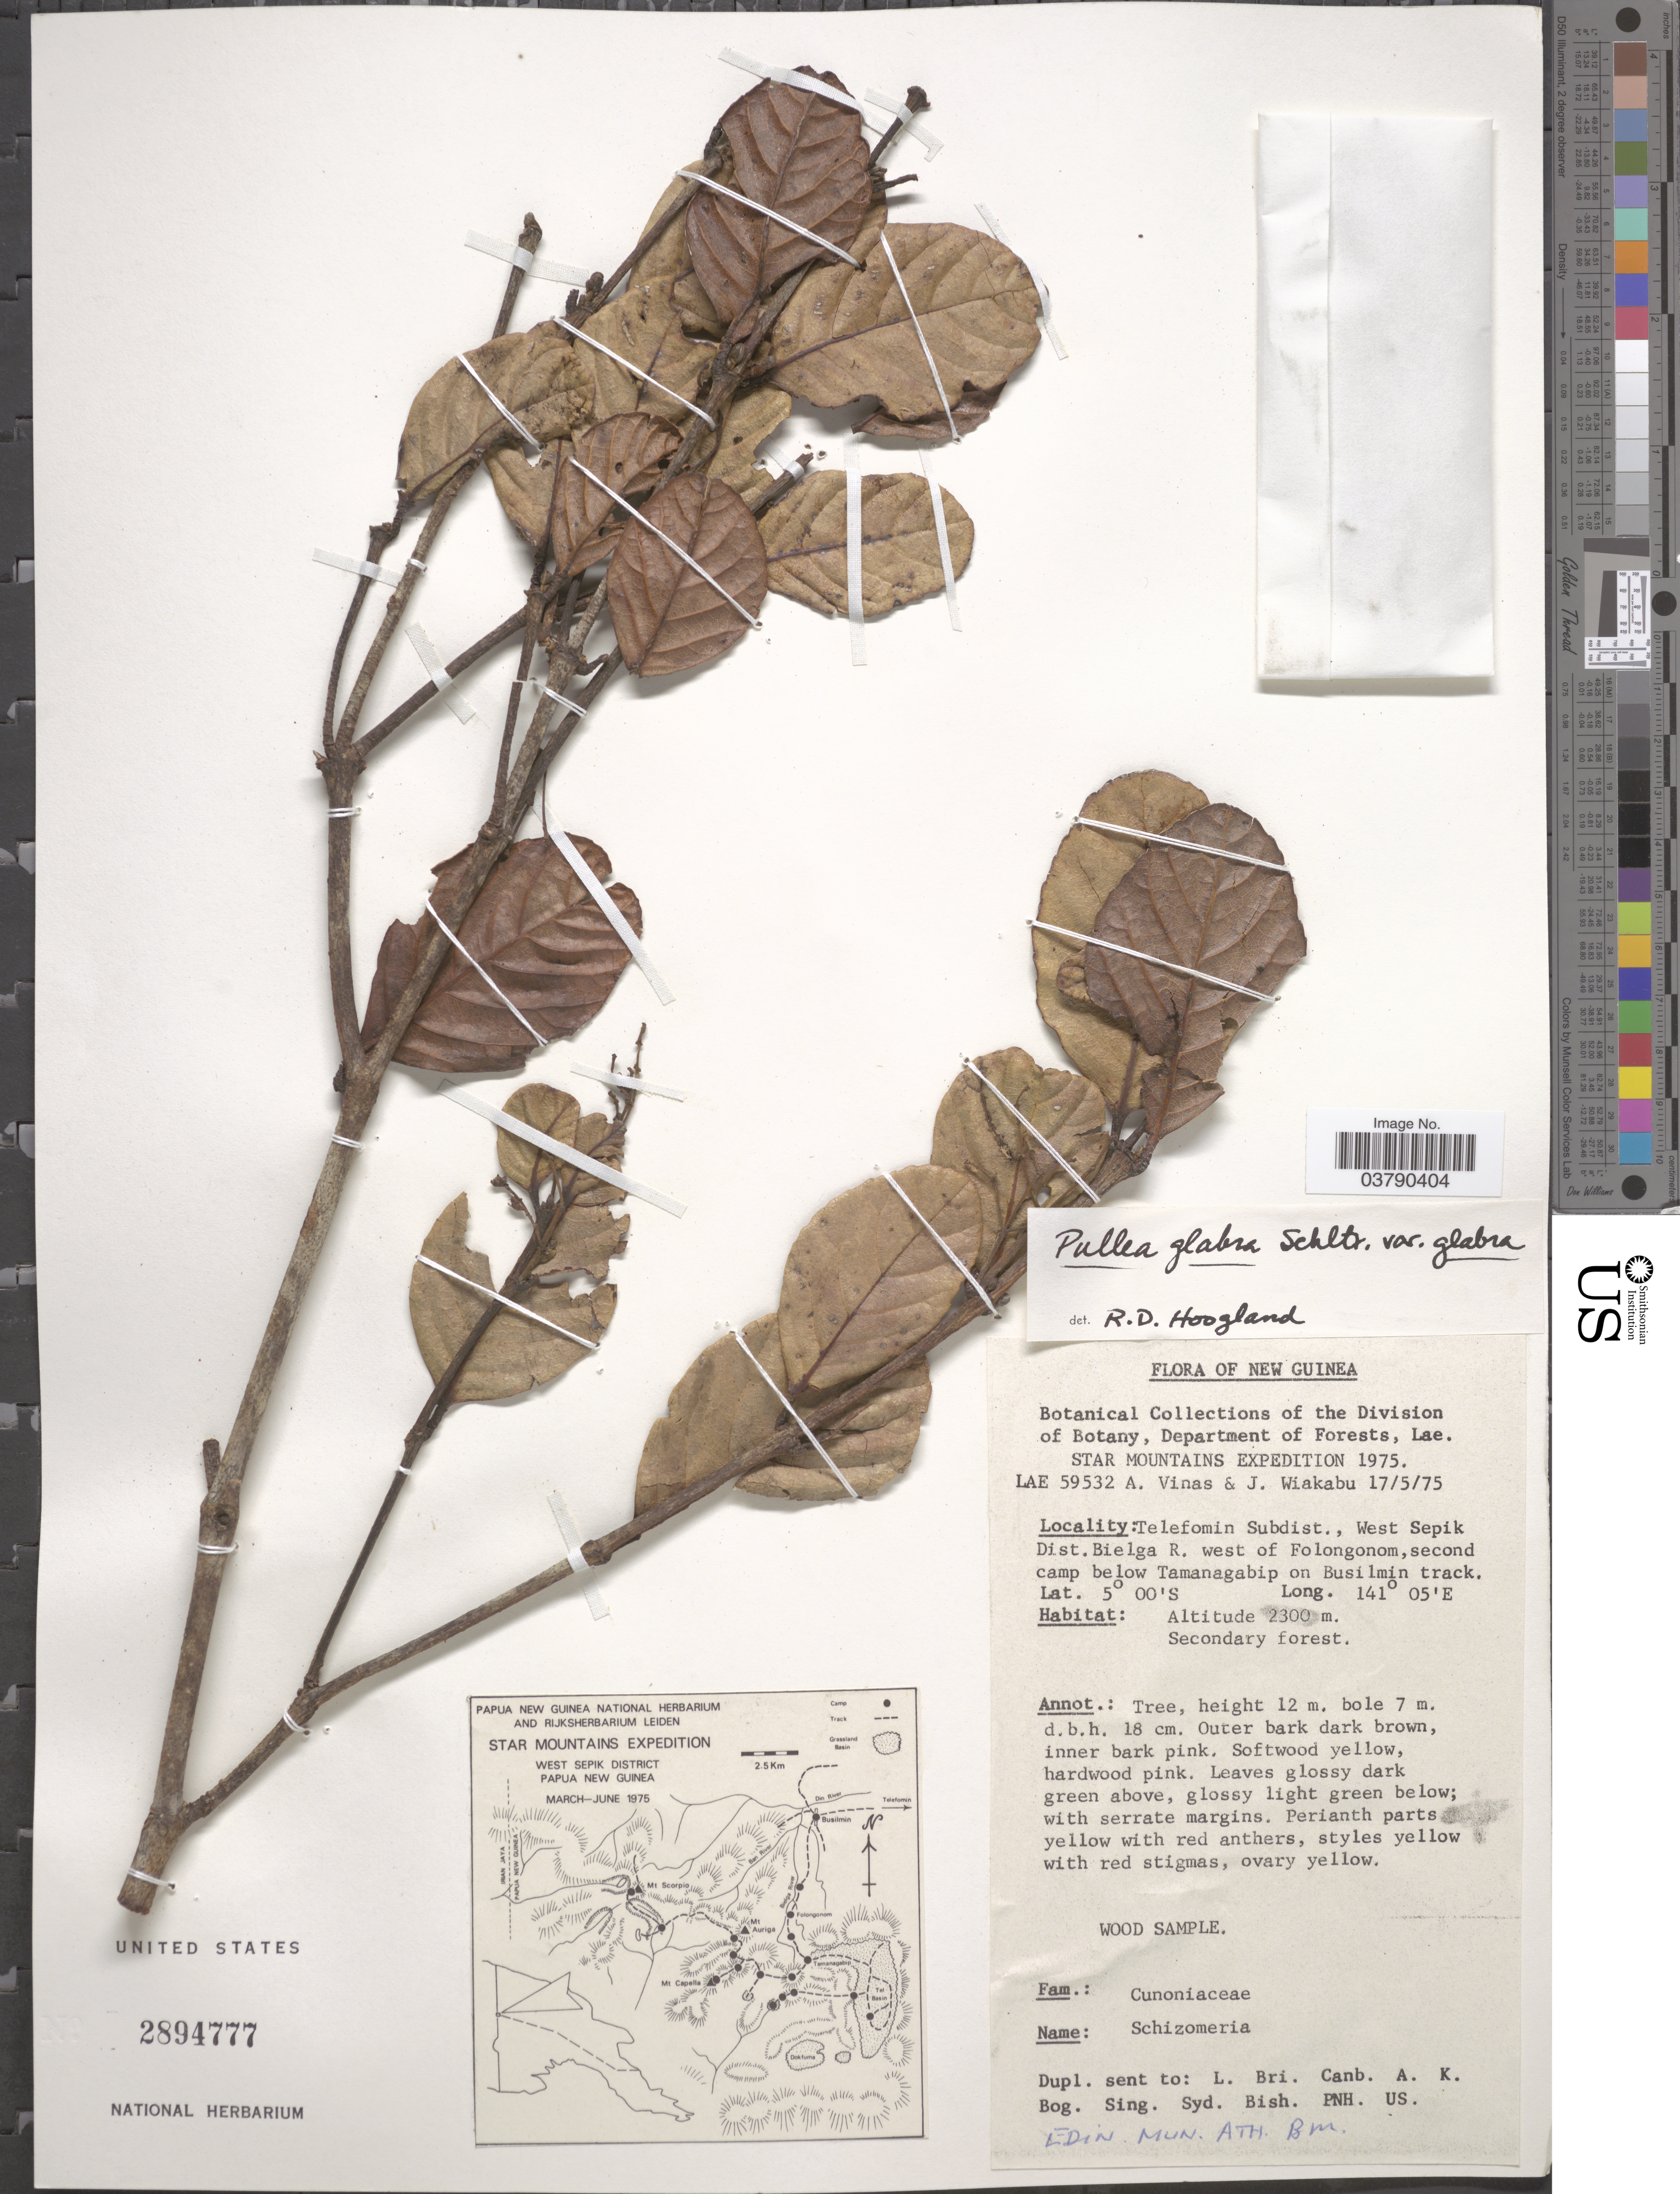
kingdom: Plantae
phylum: Tracheophyta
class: Magnoliopsida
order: Oxalidales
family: Cunoniaceae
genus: Pullea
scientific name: Pullea glabra var. glabra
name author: Schltr.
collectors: A. Vinas & J. Wiakabu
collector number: LAE 59532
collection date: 1975-05-17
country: Papua New Guinea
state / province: Sandaun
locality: Star Mountains. Telefomin Subdist., West Sepik District. Bielga R. west of Folongonom,second camp below Tamanagabip on Busilmin track.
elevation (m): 2300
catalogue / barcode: US 2894777